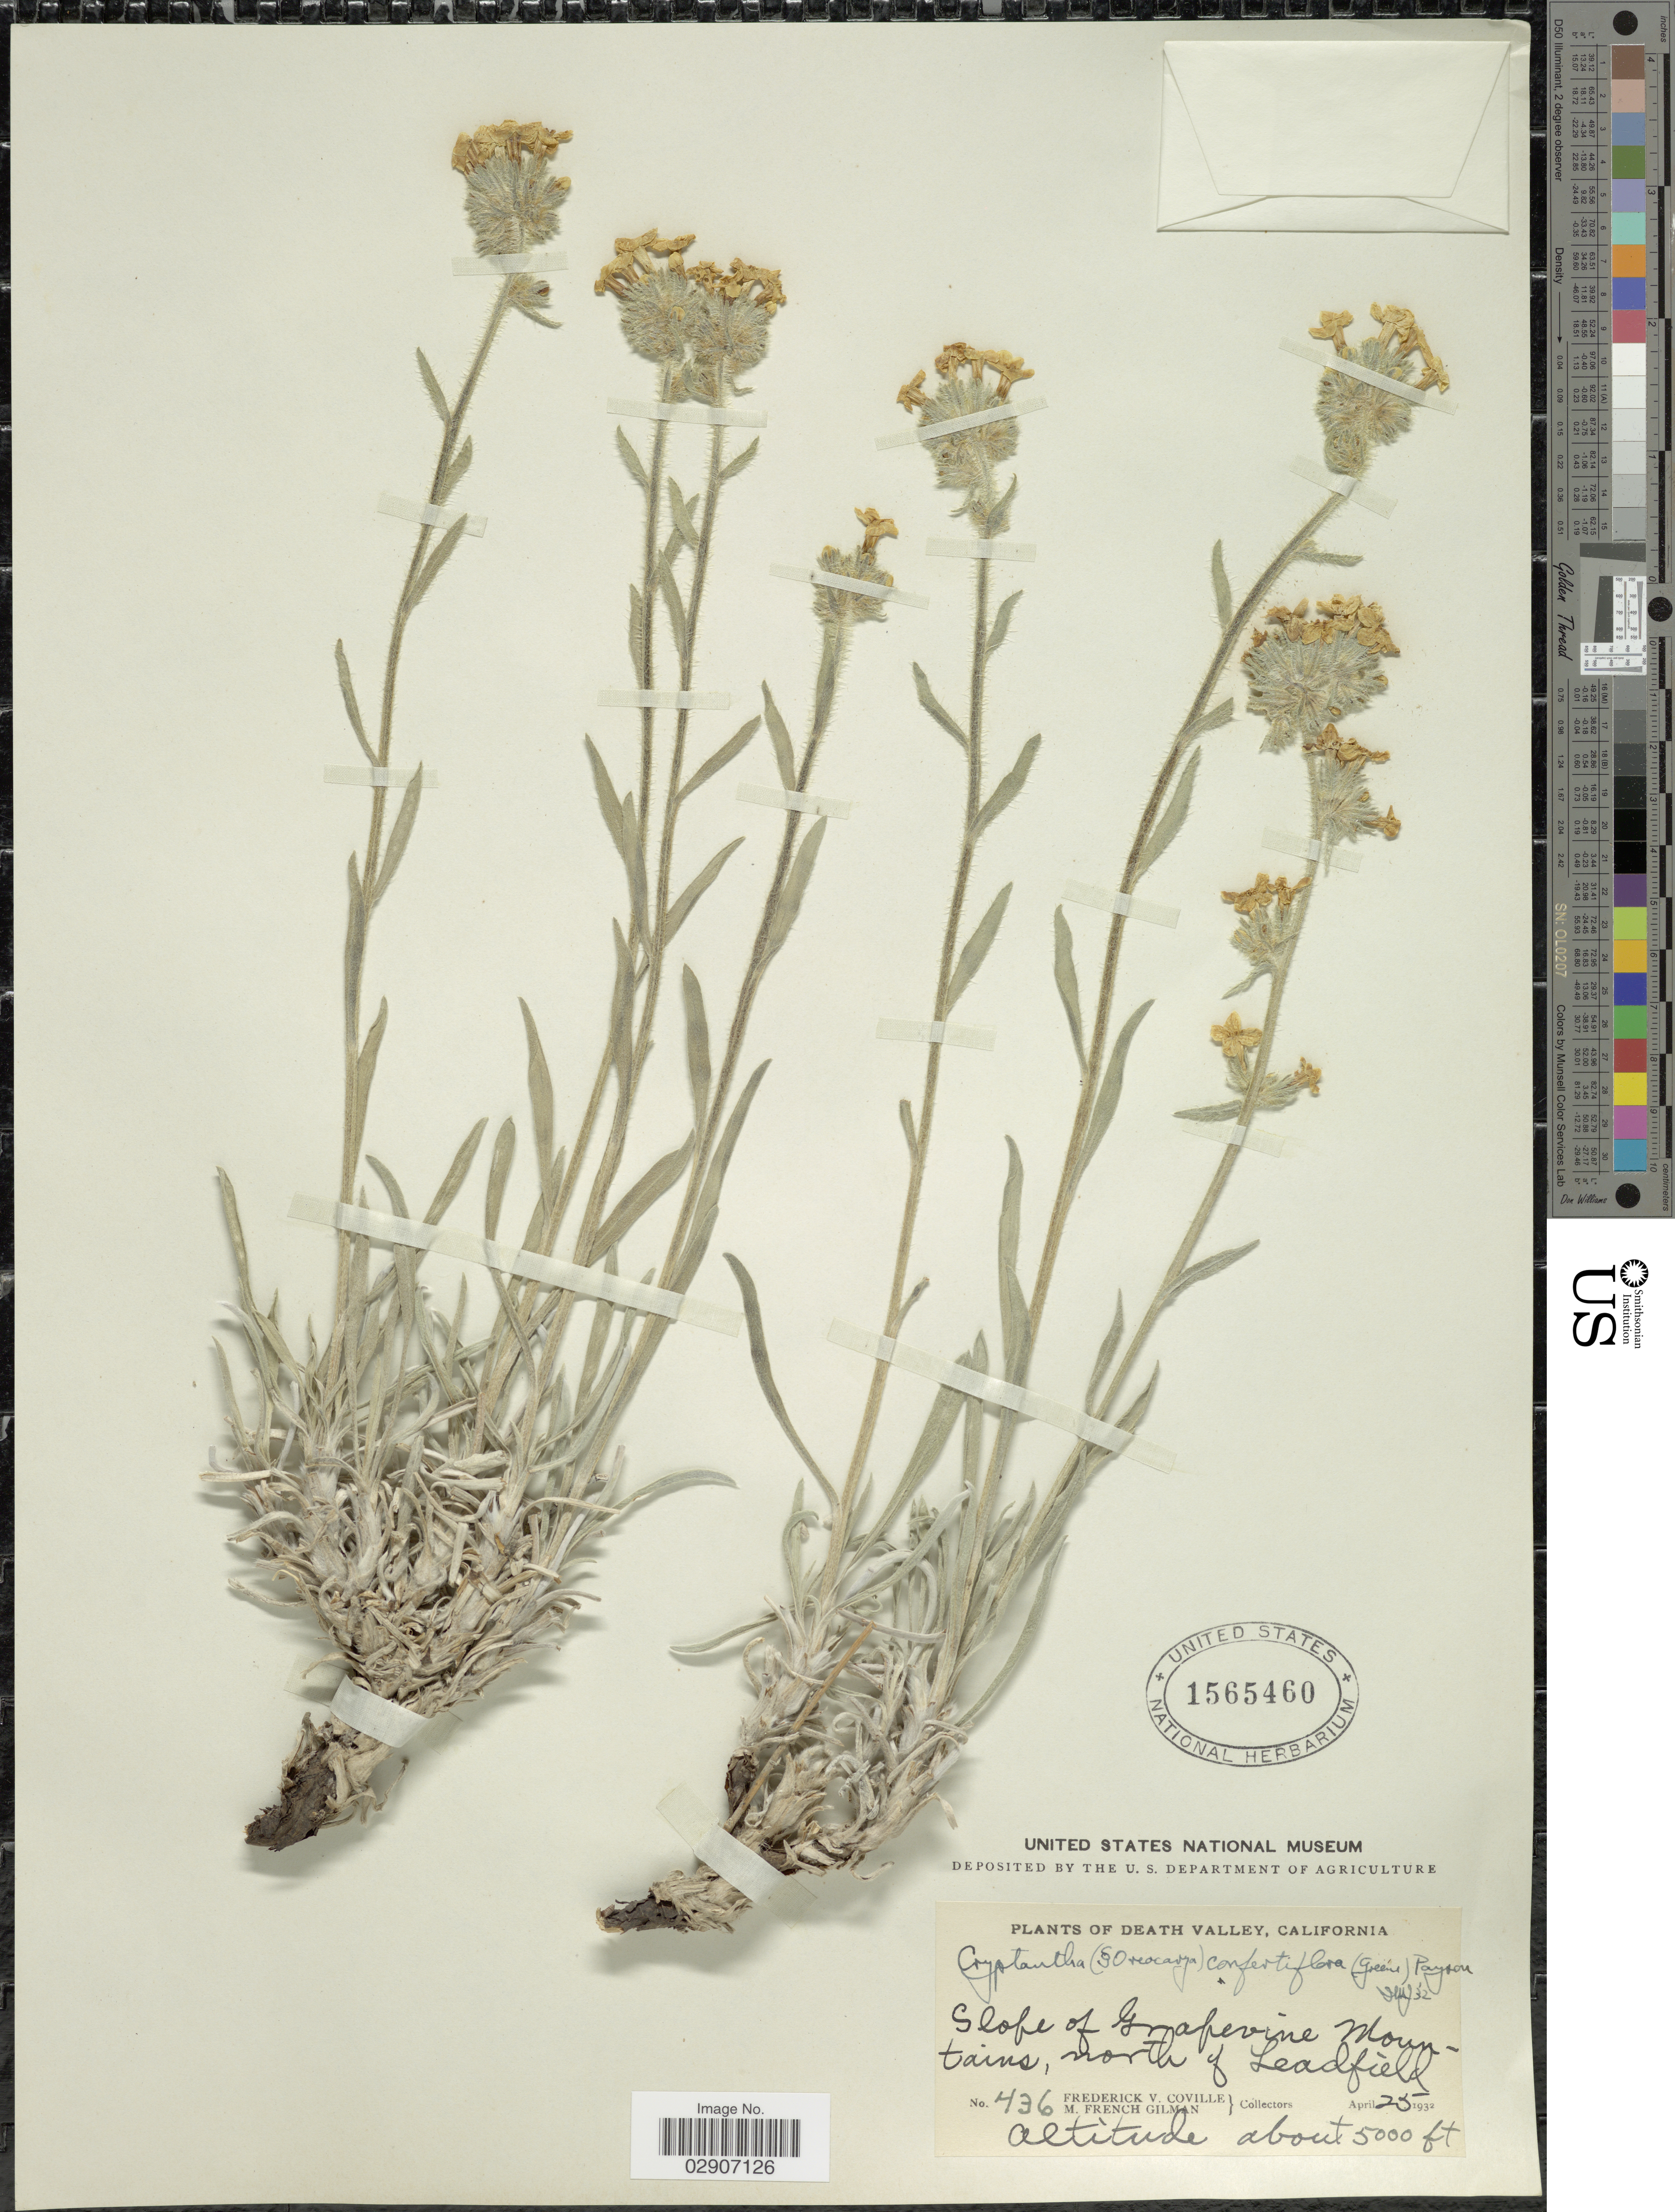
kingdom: Plantae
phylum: Tracheophyta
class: Magnoliopsida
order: Boraginales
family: Boraginaceae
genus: Cryptantha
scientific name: Cryptantha confertiflora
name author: (Greene) Payson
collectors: F. V. Coville & M. F. Gilman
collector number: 436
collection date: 1932-04-25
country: United States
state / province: California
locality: Death Valley. Slope of Grapevine Mountains, north of Leadfield.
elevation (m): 1524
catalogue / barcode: US 1565460